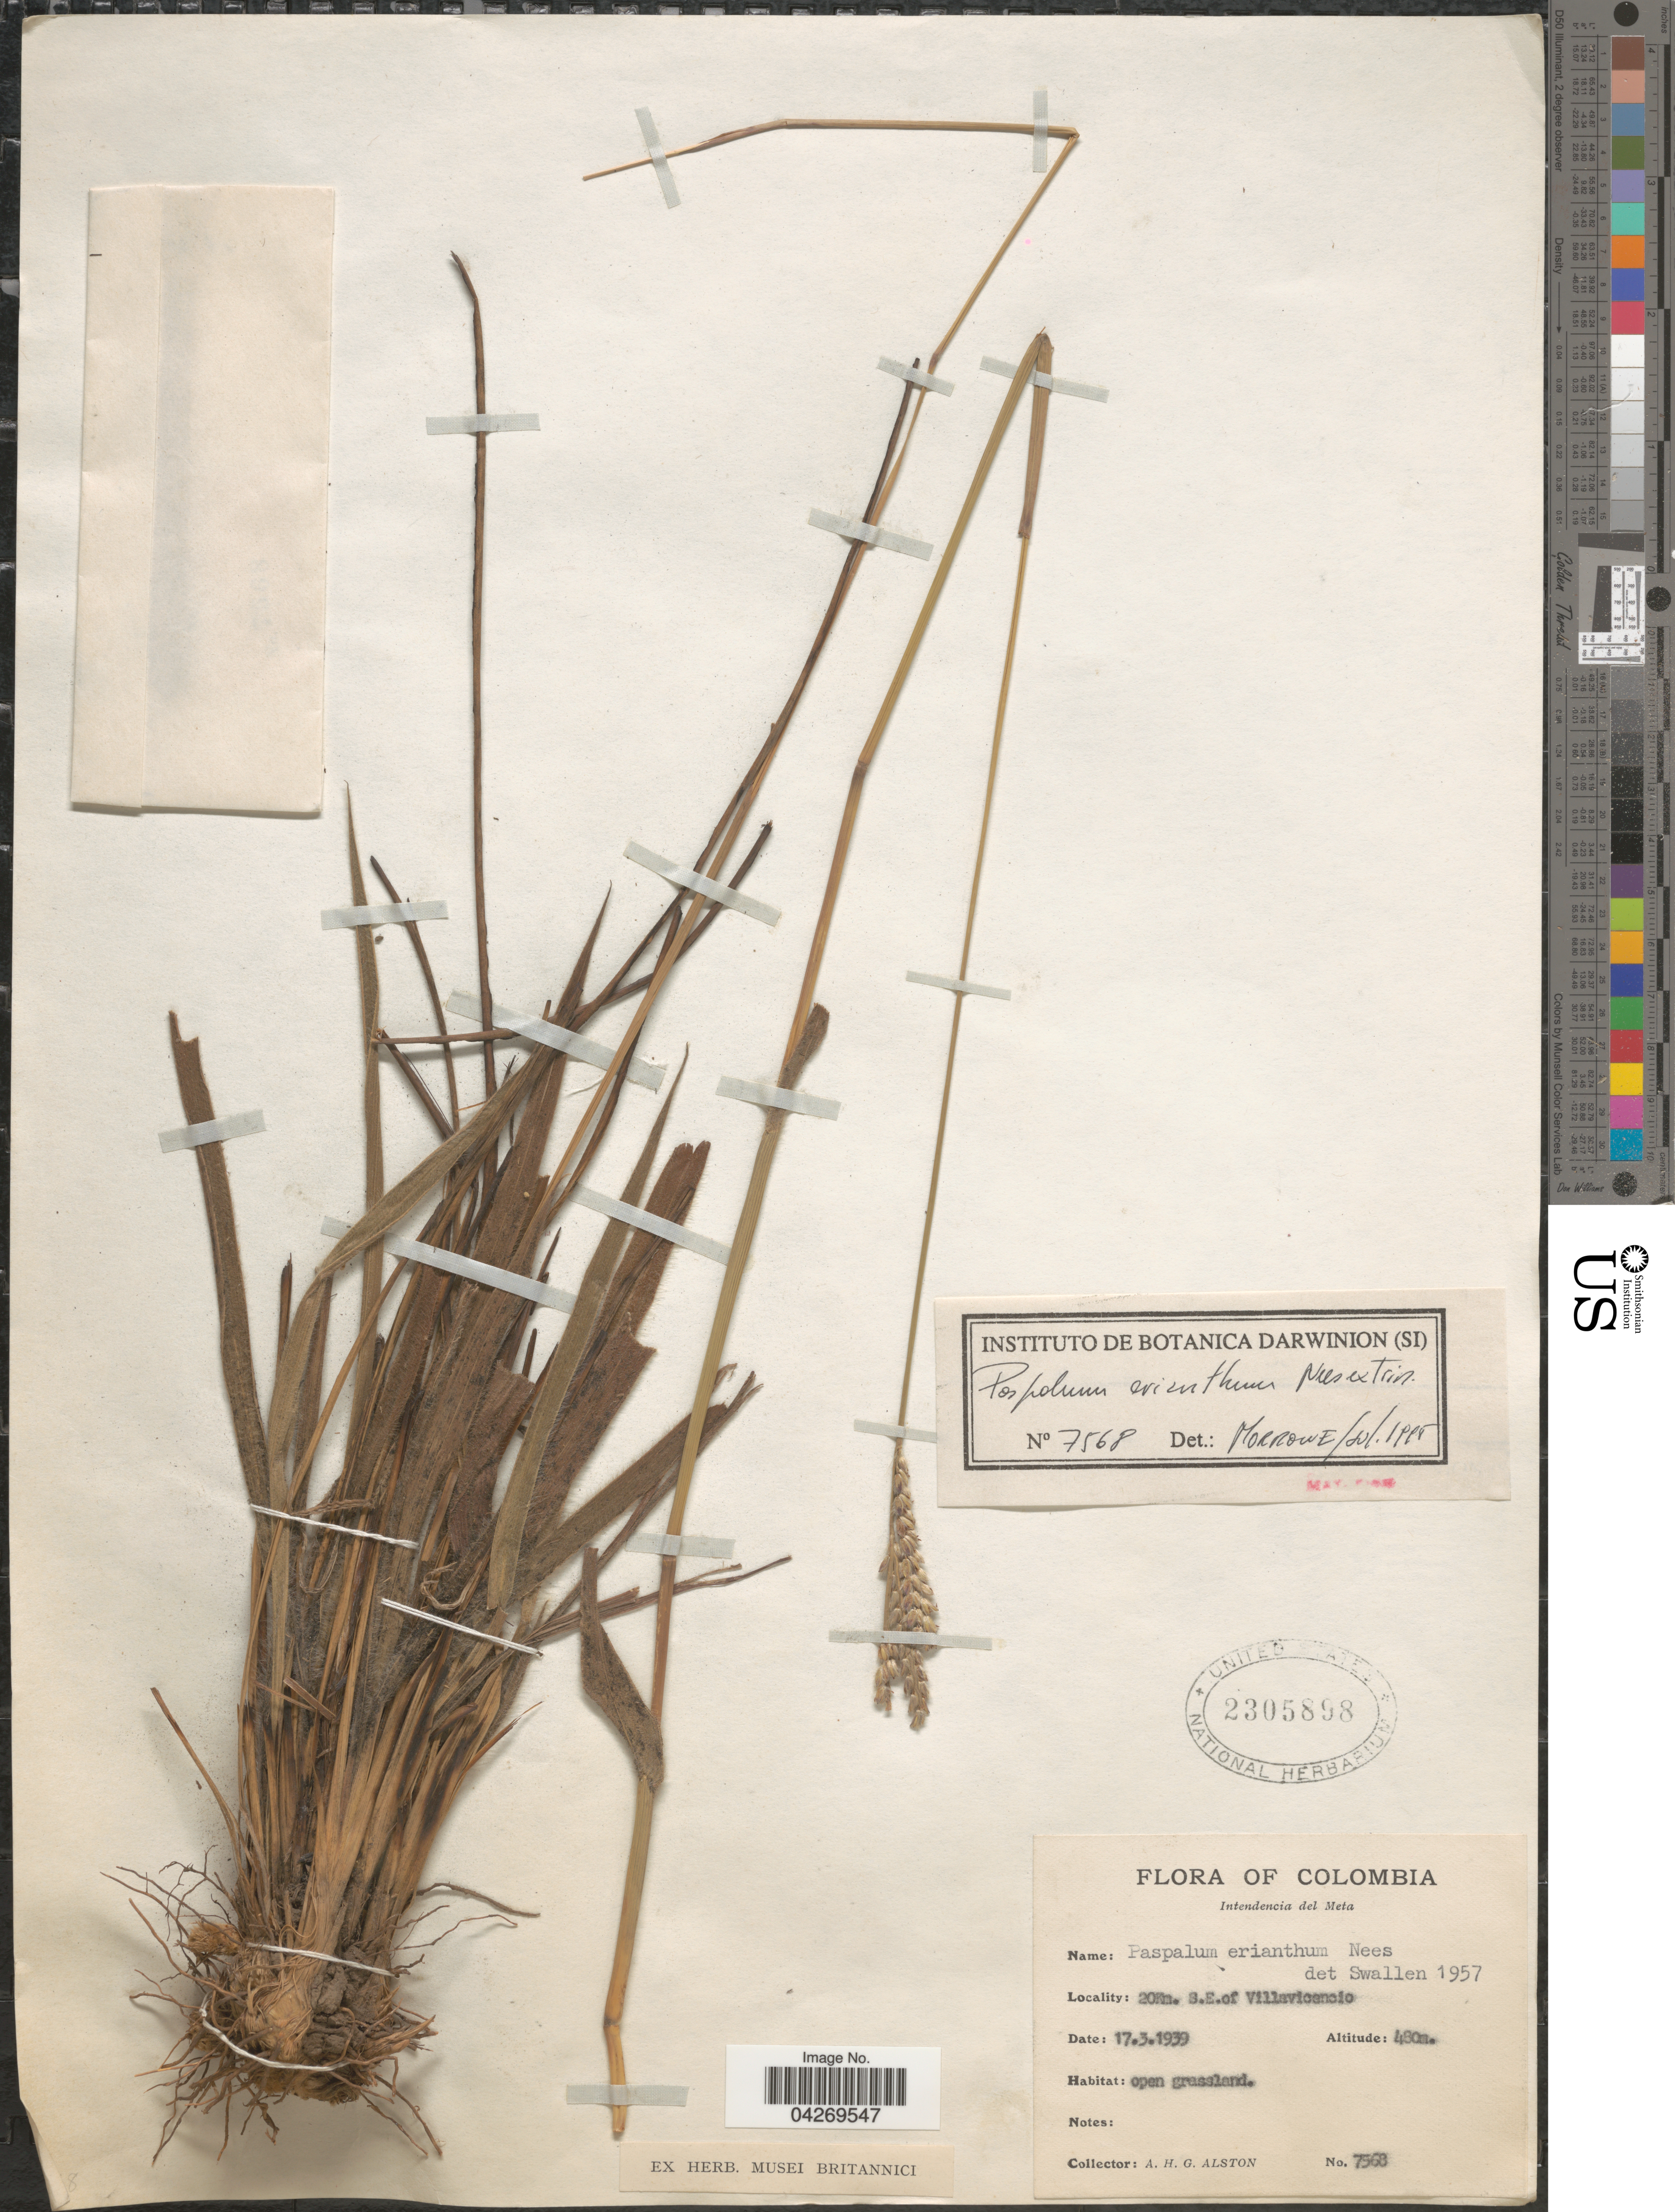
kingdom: Plantae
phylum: Tracheophyta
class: Liliopsida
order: Poales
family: Poaceae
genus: Paspalum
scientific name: Paspalum erianthum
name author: Nees ex Trin.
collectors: A. H. Alston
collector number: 7568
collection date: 1939-03-17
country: Colombia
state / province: Meta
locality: Intendencia del Meta. 20Km. S.E.of Villavicencio.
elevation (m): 480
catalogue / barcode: US 2305898